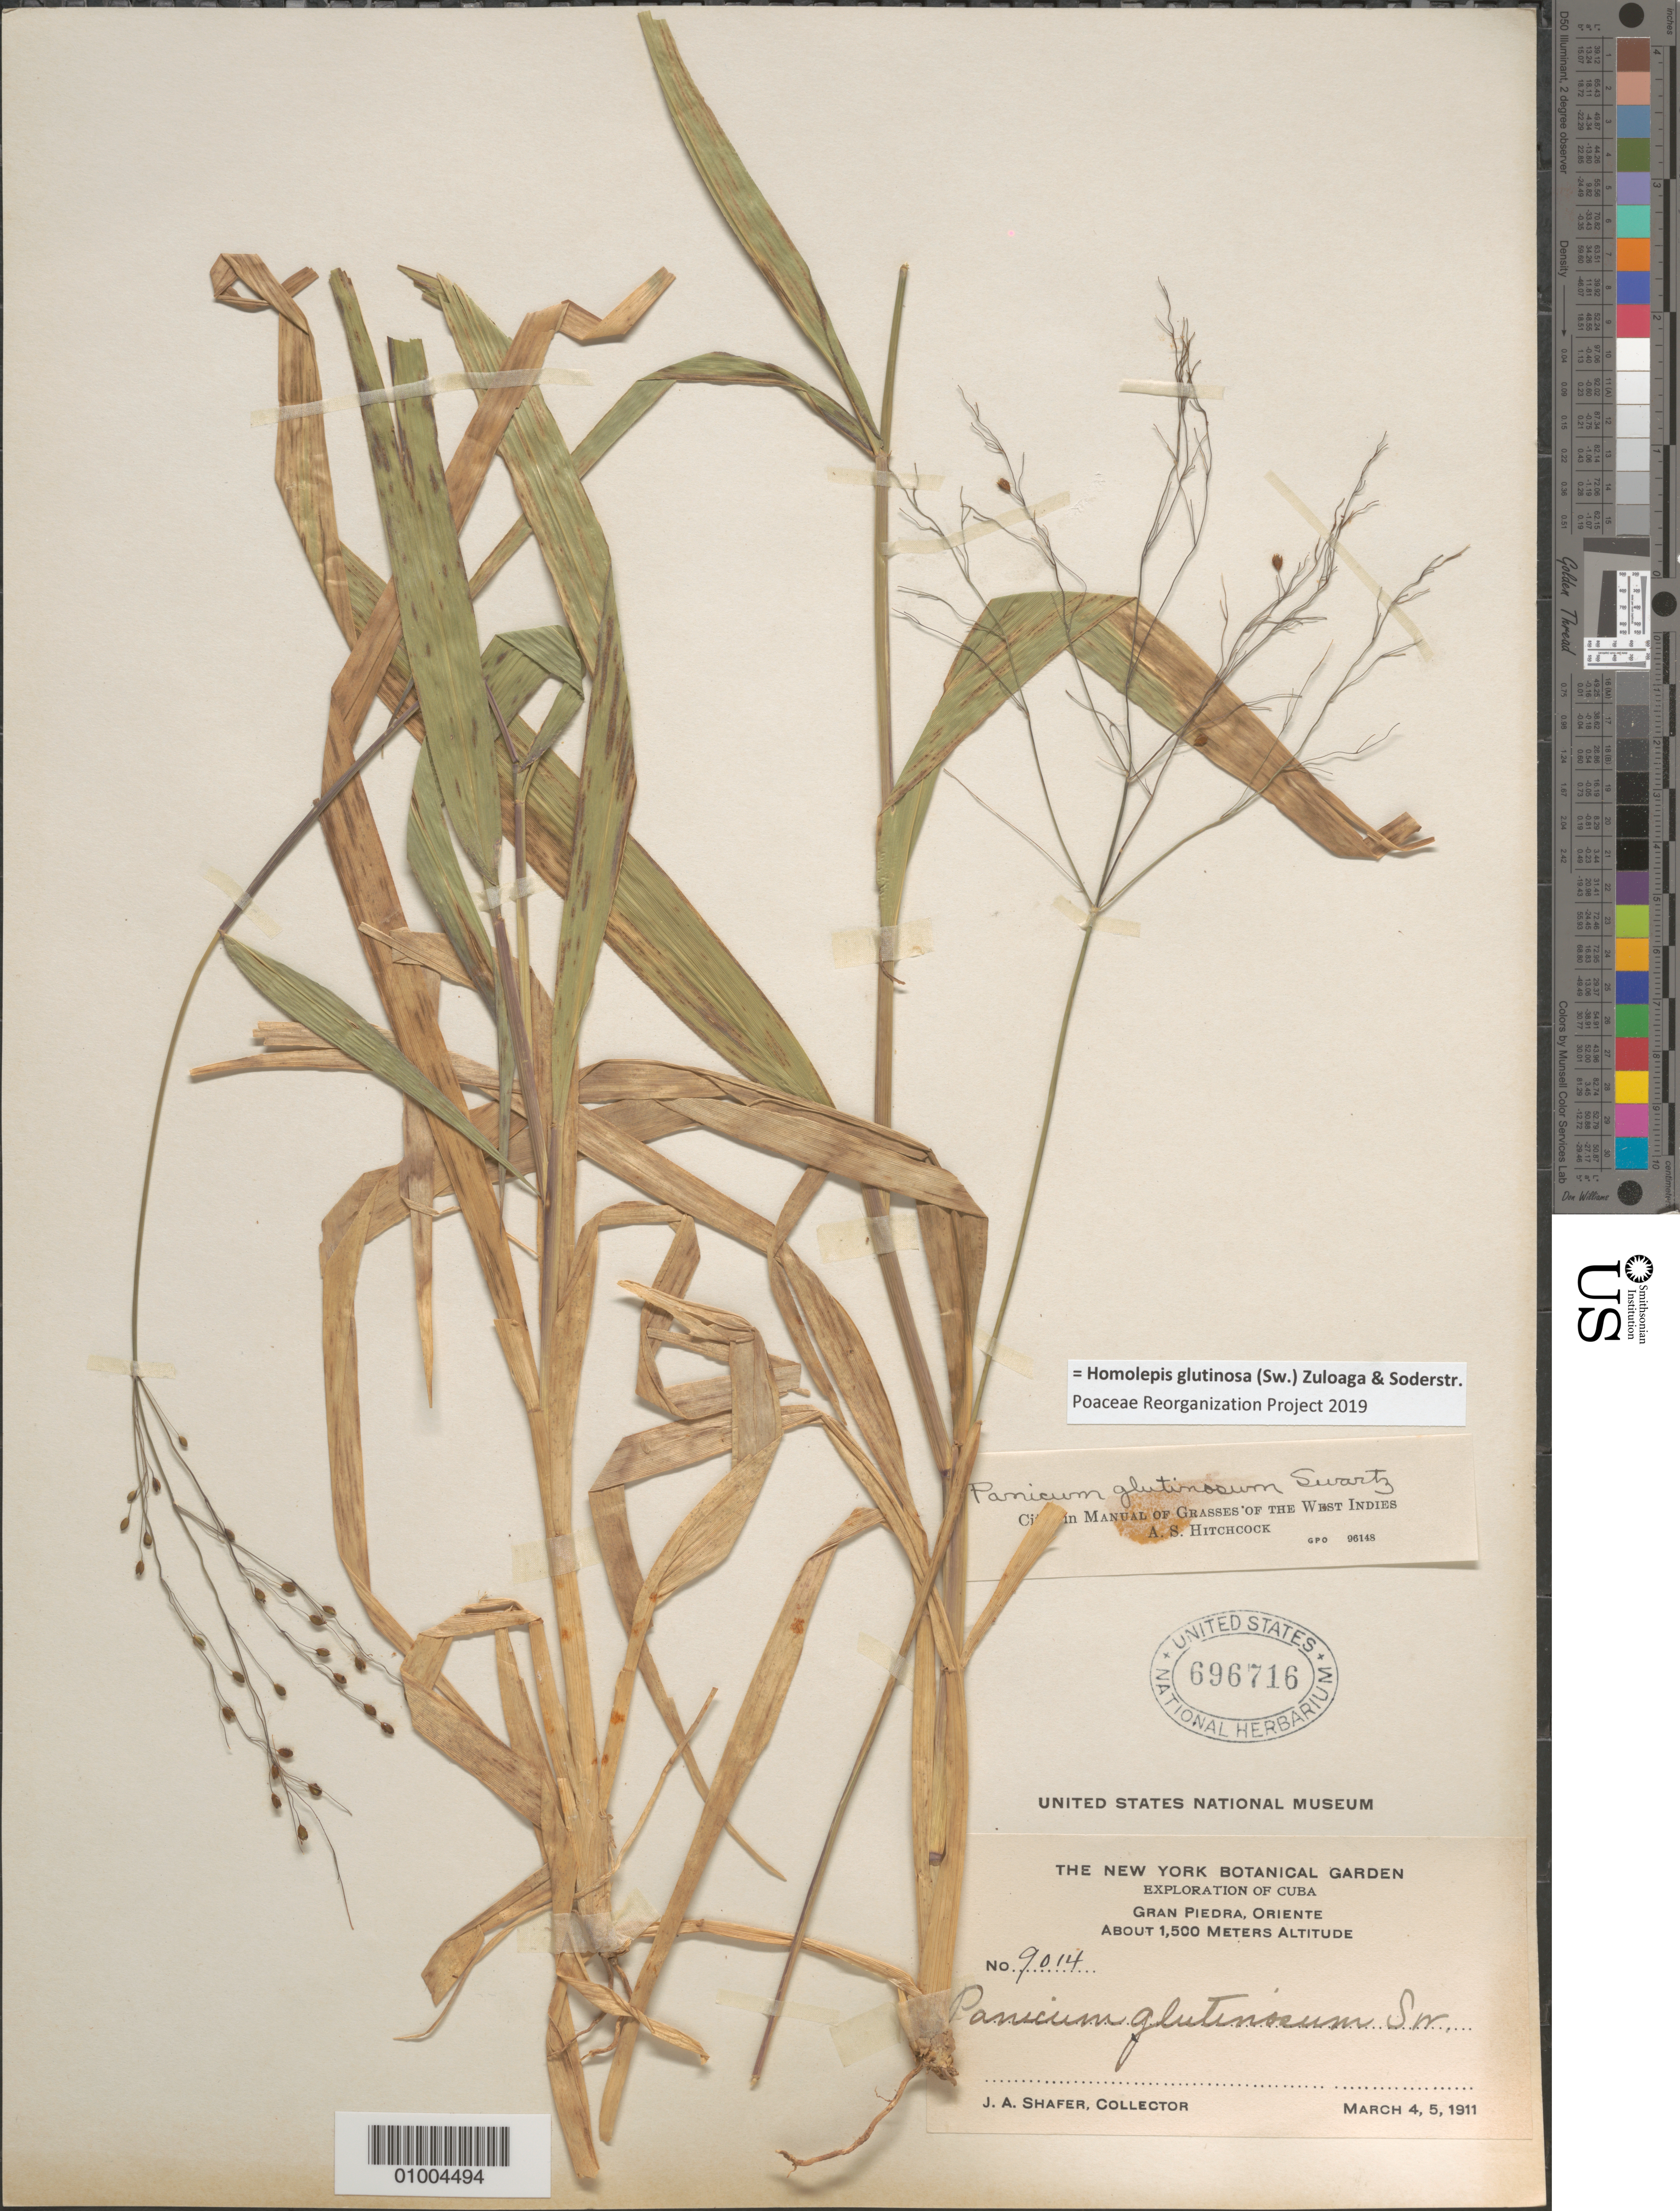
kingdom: Plantae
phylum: Tracheophyta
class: Liliopsida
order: Poales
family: Poaceae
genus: Homolepis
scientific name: Homolepis glutinosa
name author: (Sw.) Zuloaga & Soderstr.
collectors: J. A. Shafer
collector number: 9014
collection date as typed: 04 Mar 1911 and 05 Mar 1911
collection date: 1911-03-04,1911-03-05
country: Cuba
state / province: Oriente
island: Cuba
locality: Gran Piedra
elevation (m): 1500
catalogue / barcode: US 696716